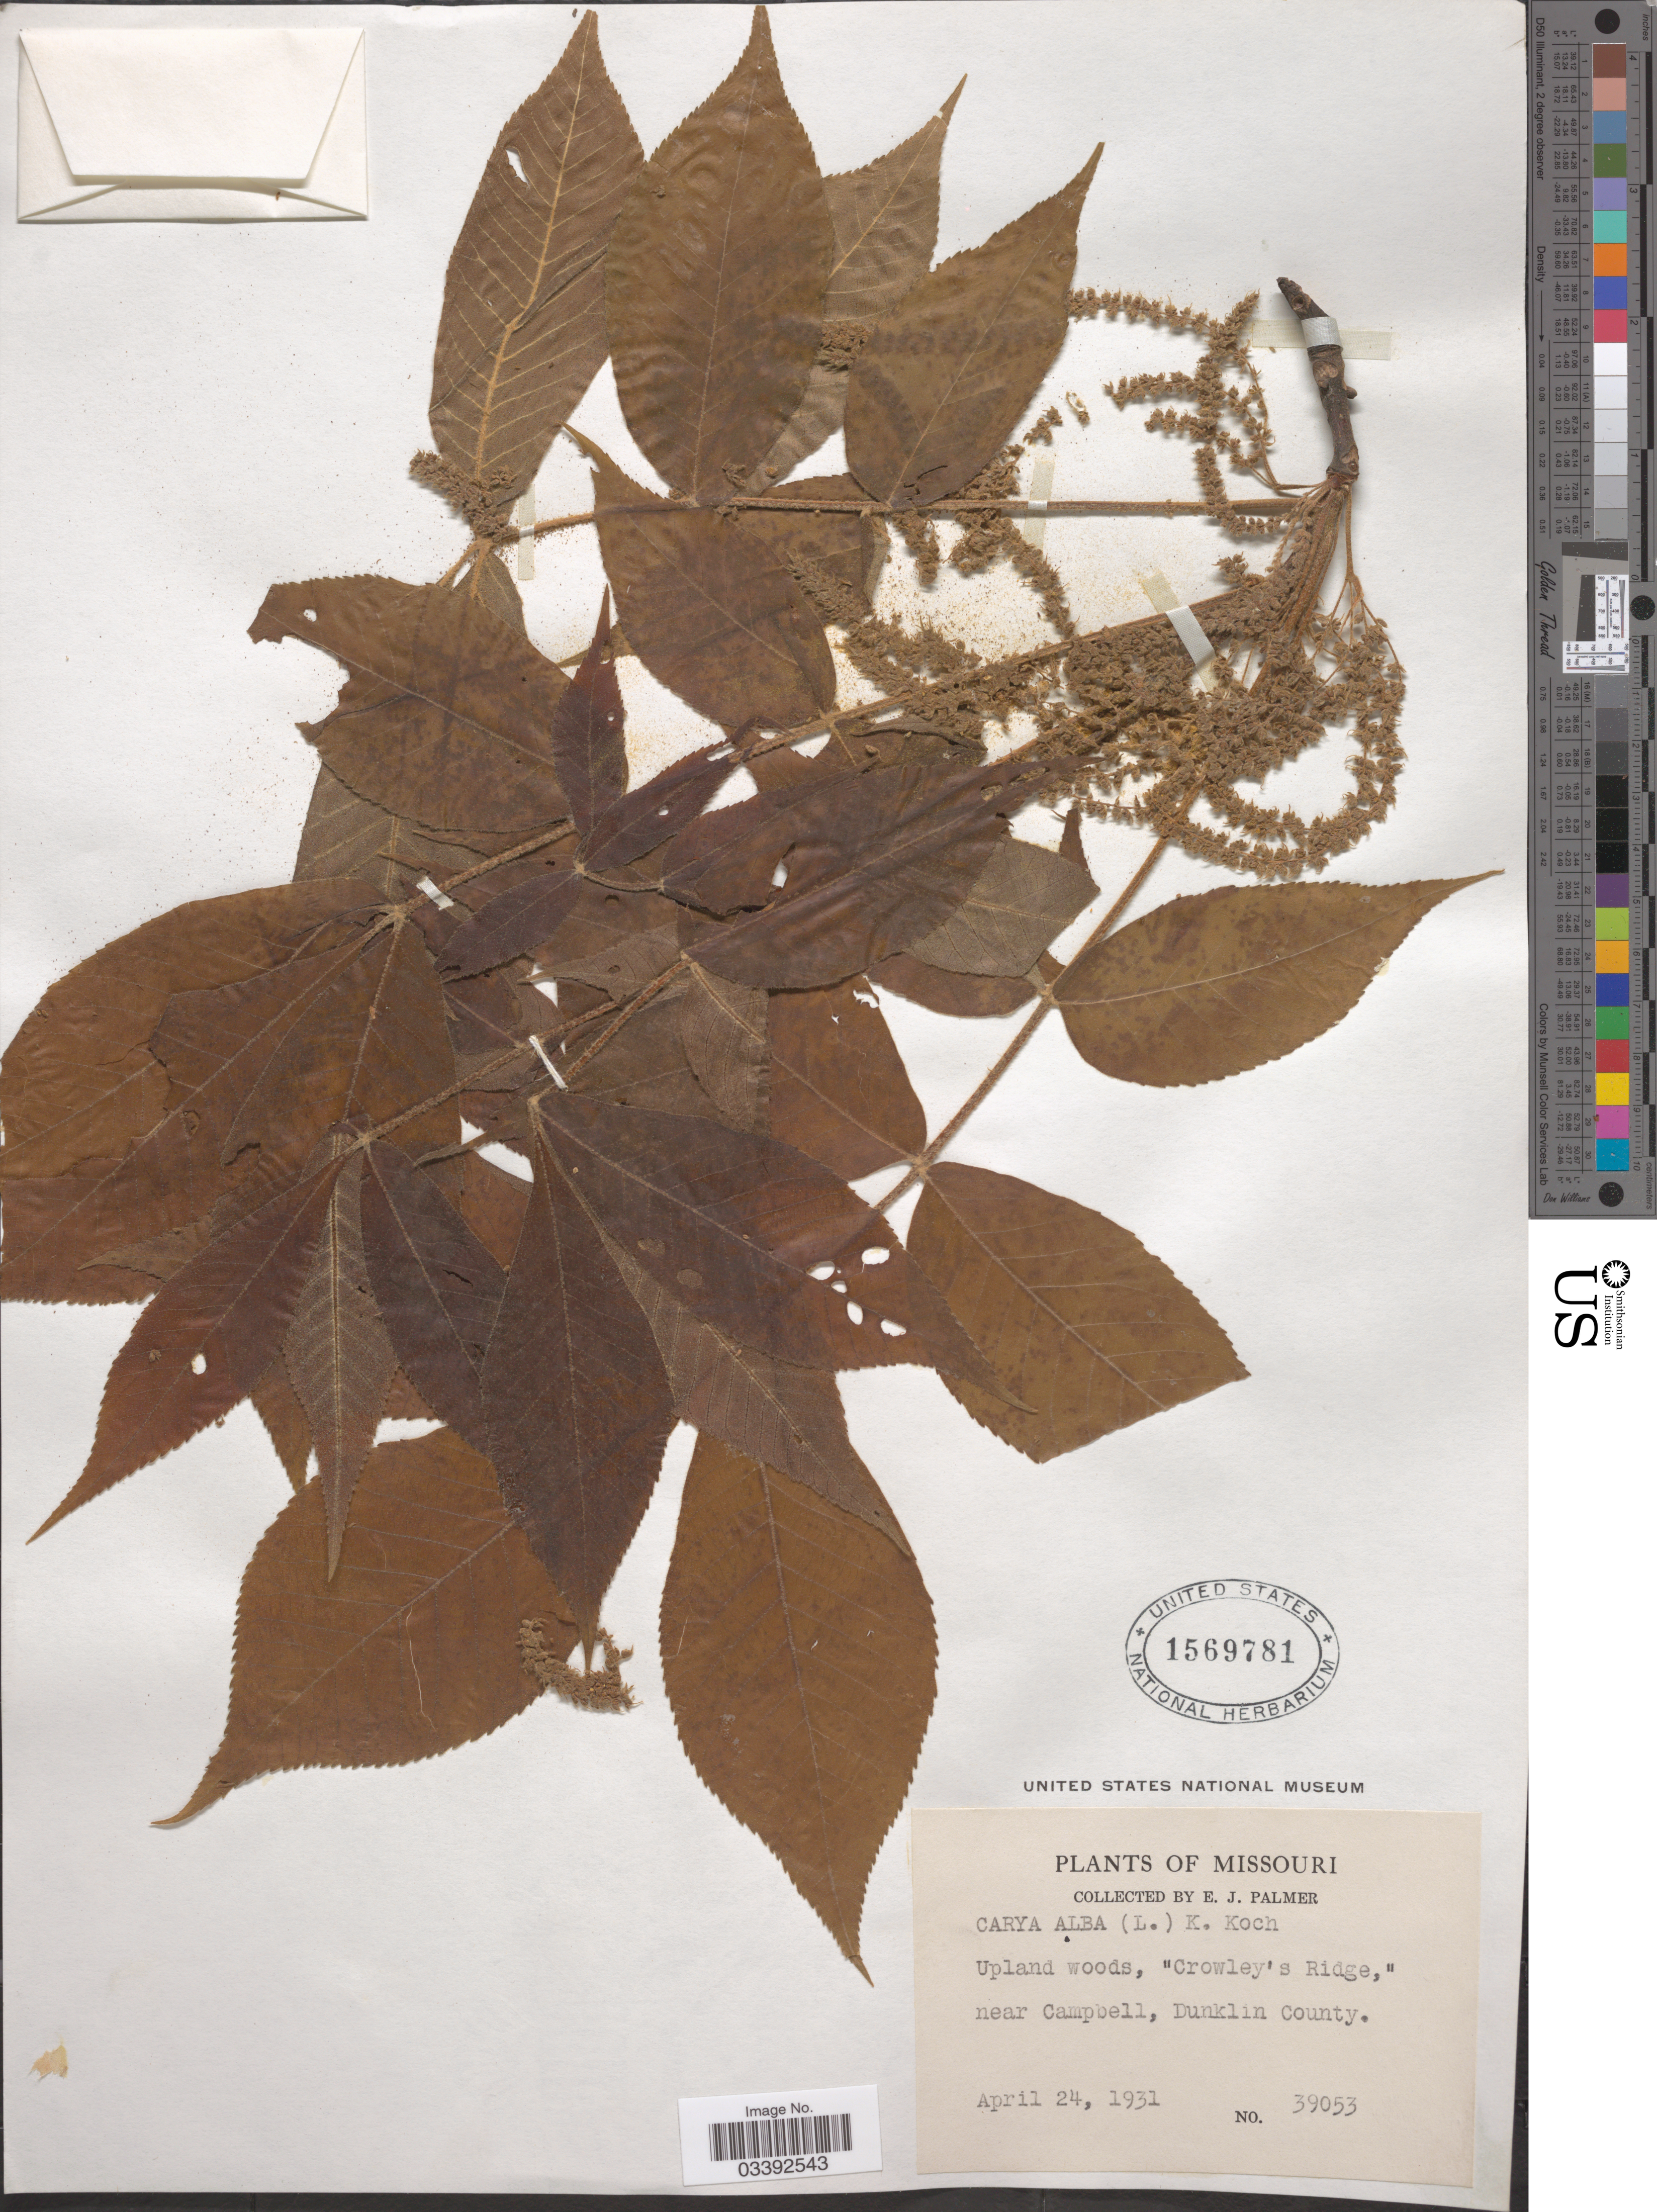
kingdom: Plantae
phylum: Tracheophyta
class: Magnoliopsida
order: Fagales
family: Juglandaceae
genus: Carya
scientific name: Carya tomentosa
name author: (Lam.) Nutt.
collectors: E. J. Palmer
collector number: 39053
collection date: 1931-04-24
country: United States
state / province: Missouri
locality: Crowley's Ridge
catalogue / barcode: US 1569781